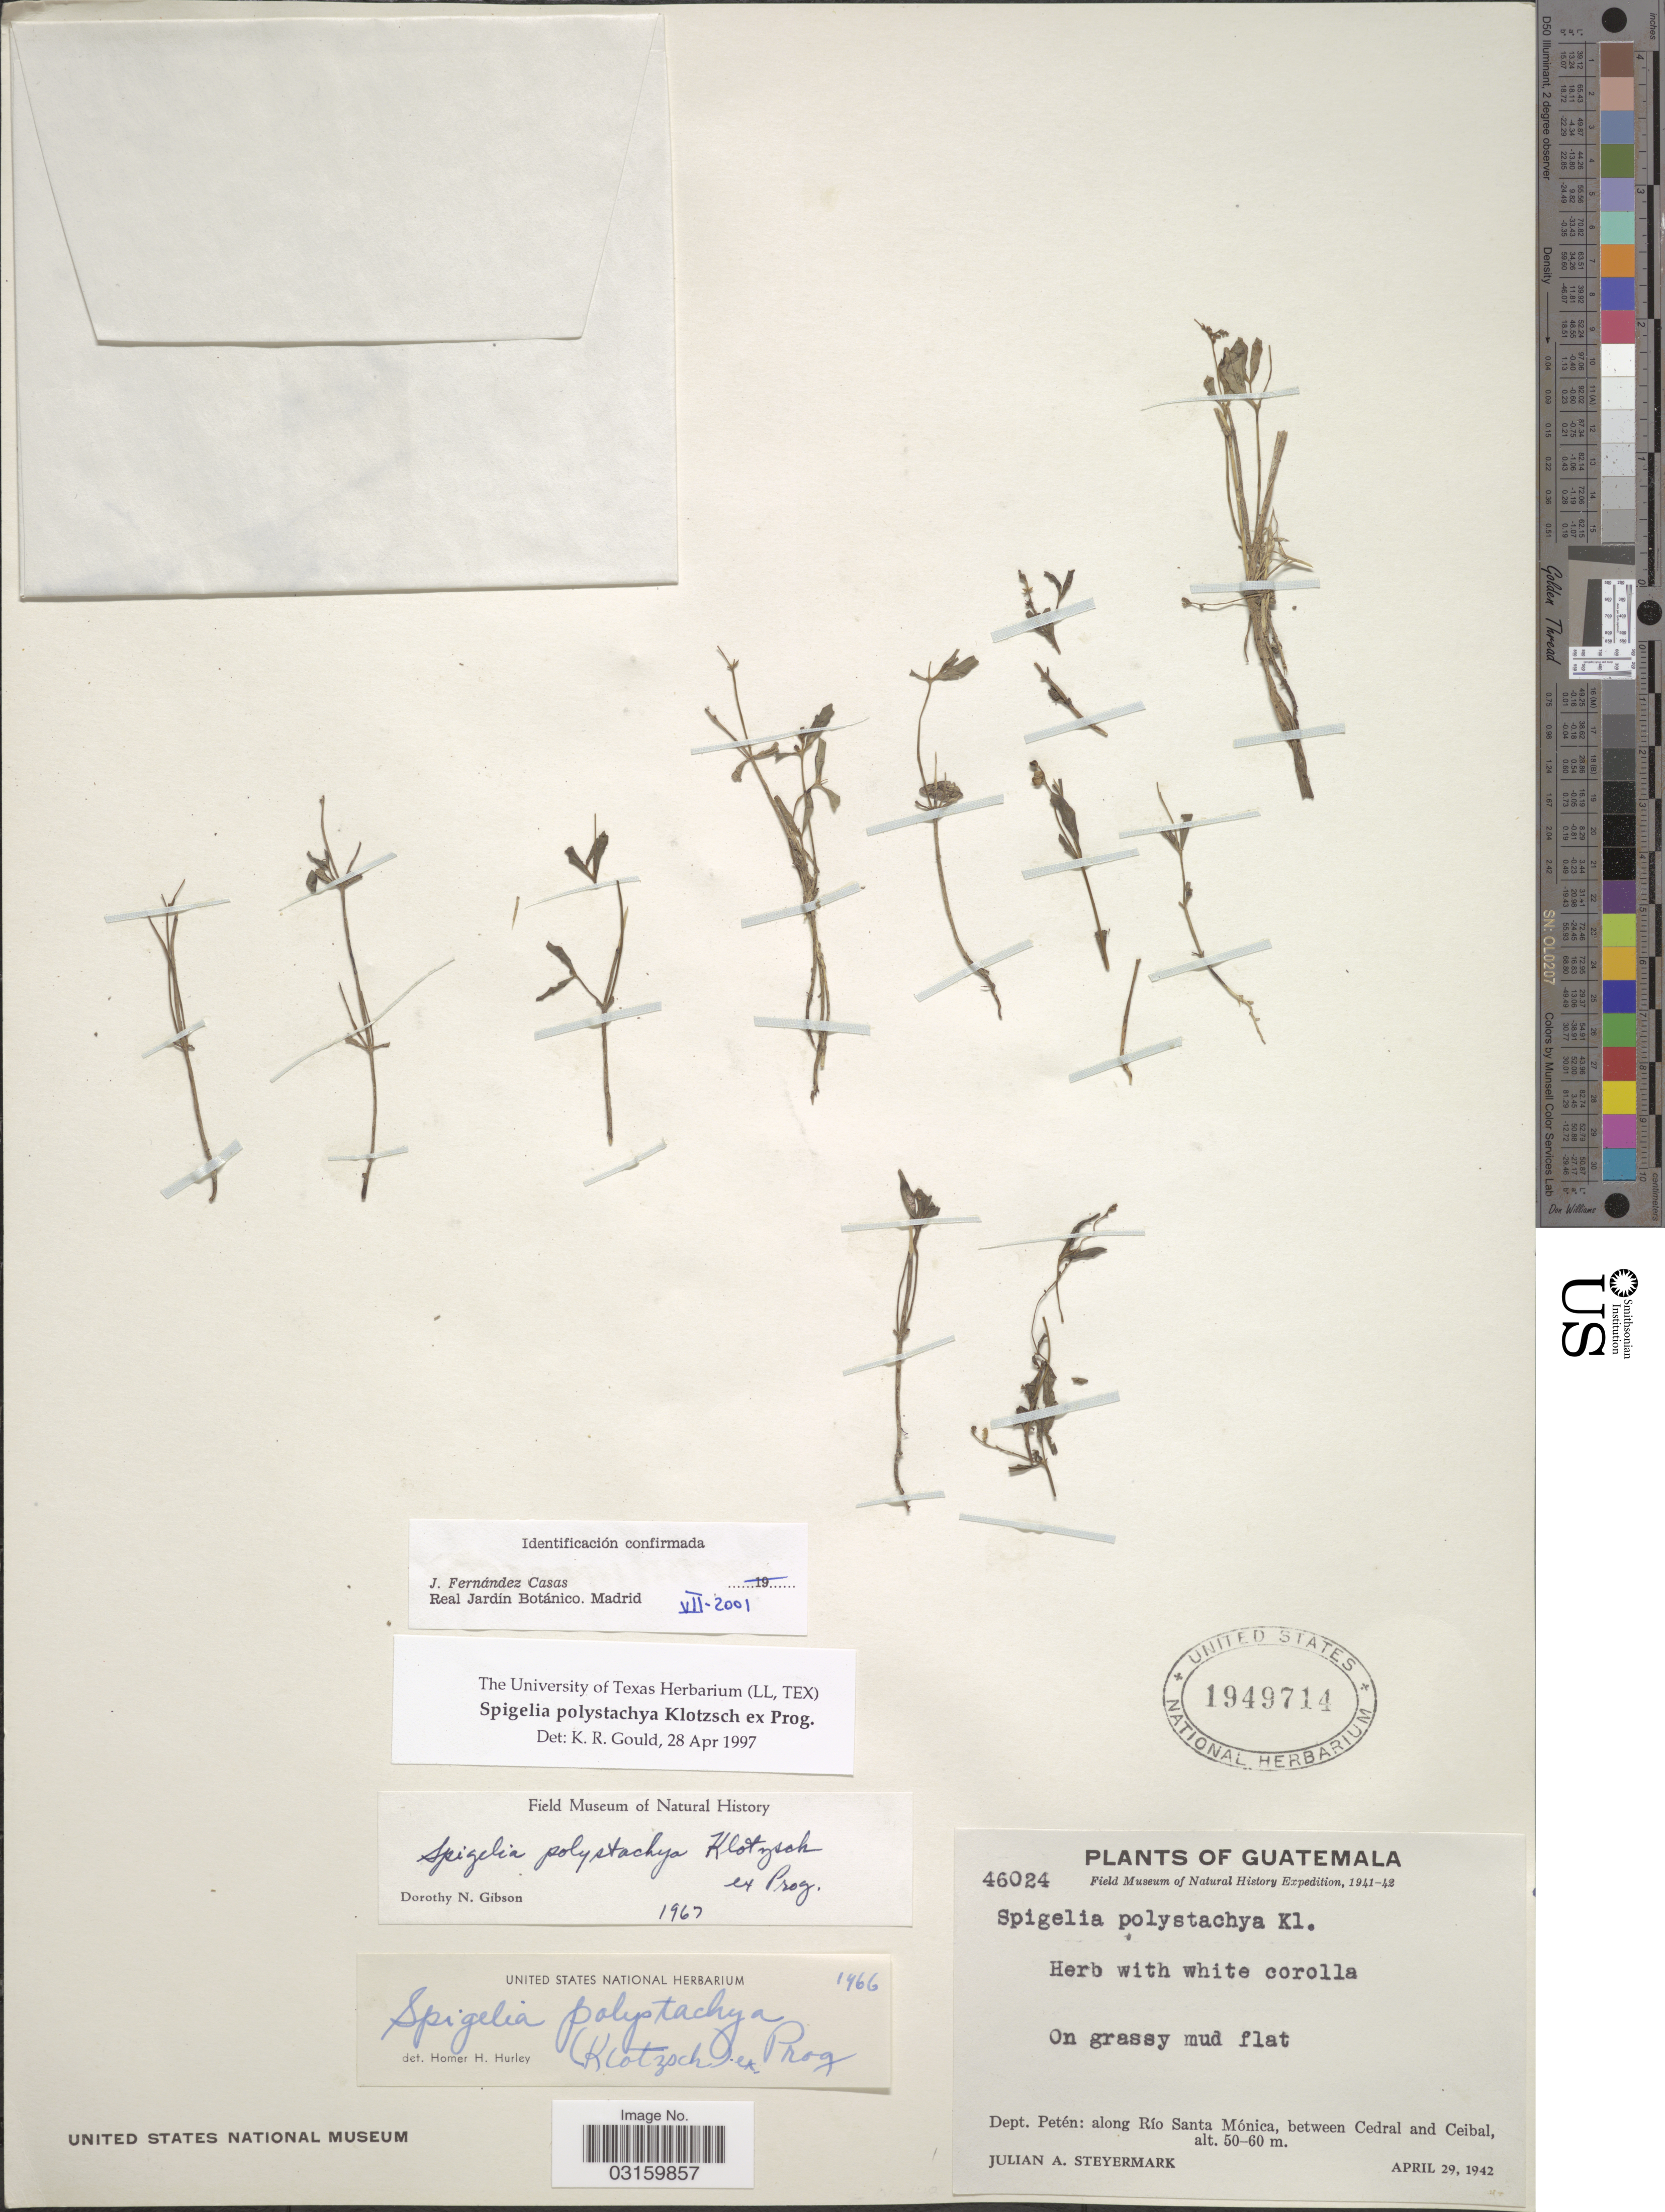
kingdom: Plantae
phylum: Tracheophyta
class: Magnoliopsida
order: Gentianales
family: Loganiaceae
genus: Spigelia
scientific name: Spigelia polystachya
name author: Klotzsch ex Progel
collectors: J. Steyermark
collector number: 46024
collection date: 1942-04-29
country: Guatemala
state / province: El Petén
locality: Dept. Petén: along Río Santa Mónica, between Cedral and Ceibal.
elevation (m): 50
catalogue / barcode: US 1949714